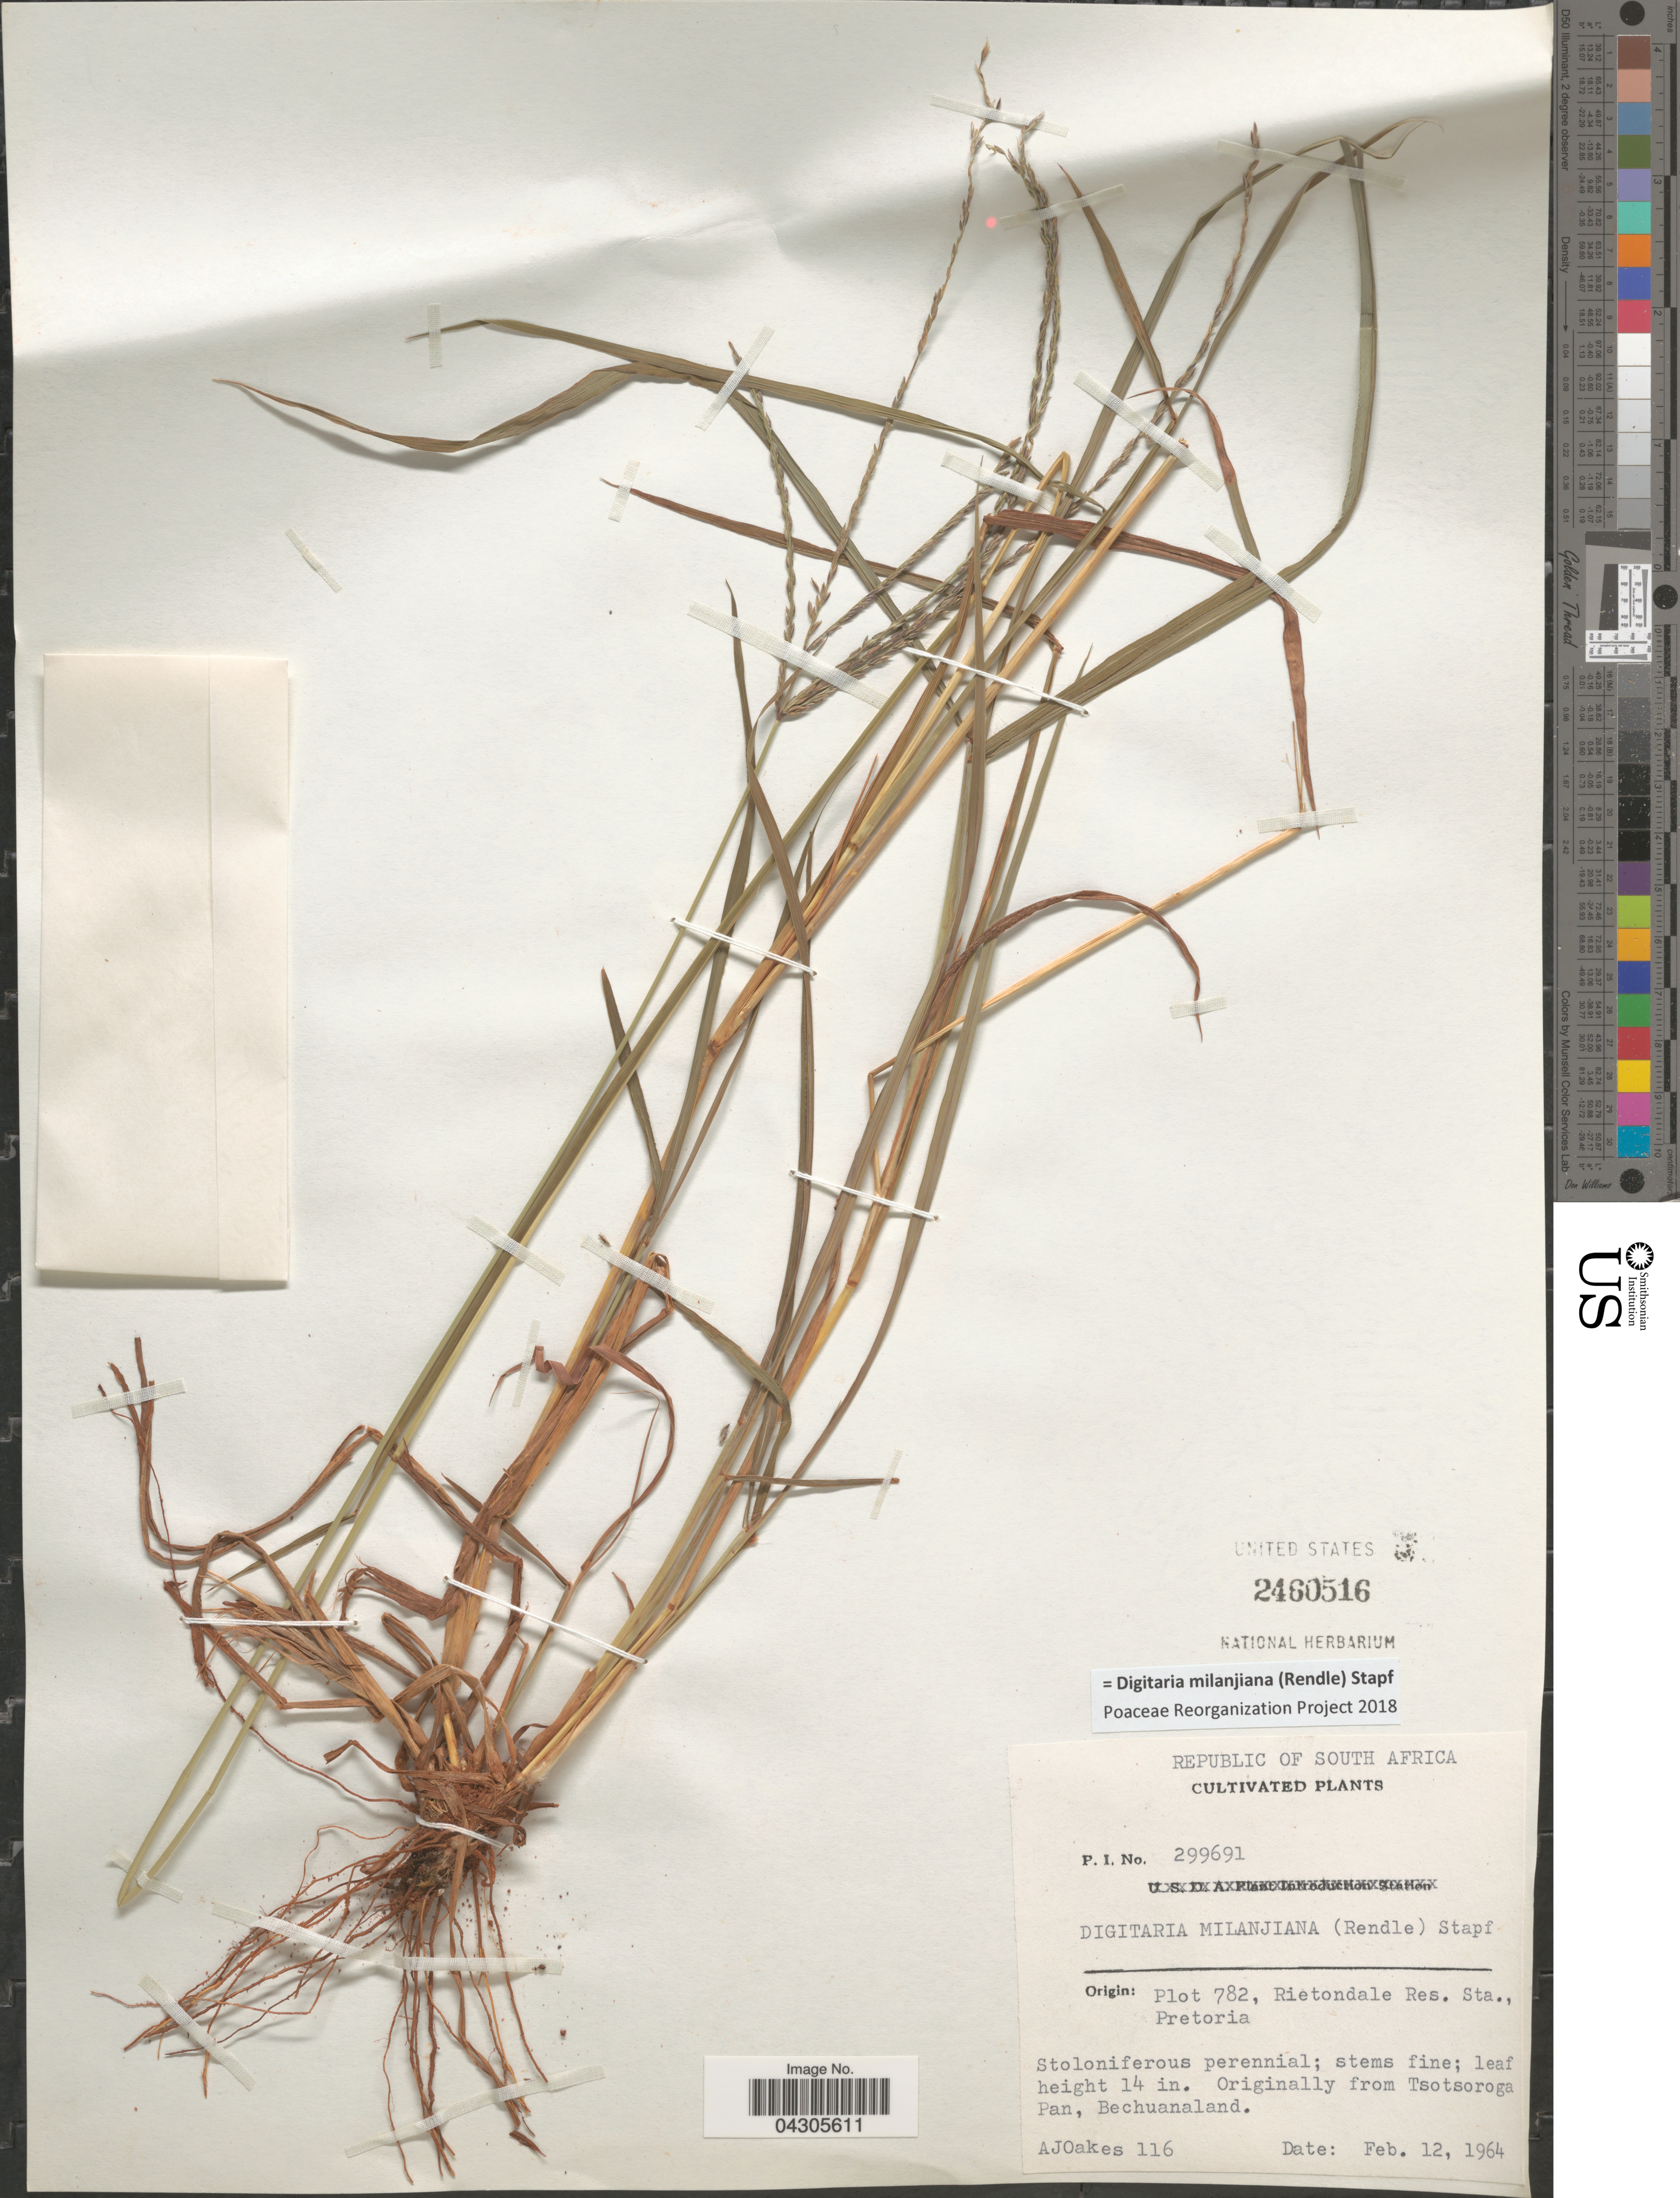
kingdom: Plantae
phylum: Tracheophyta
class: Liliopsida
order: Poales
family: Poaceae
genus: Digitaria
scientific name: Digitaria milanjiana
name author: (Rendle) Stapf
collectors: A. Oakes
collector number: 116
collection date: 1964-02-12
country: South Africa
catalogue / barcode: US 2460516